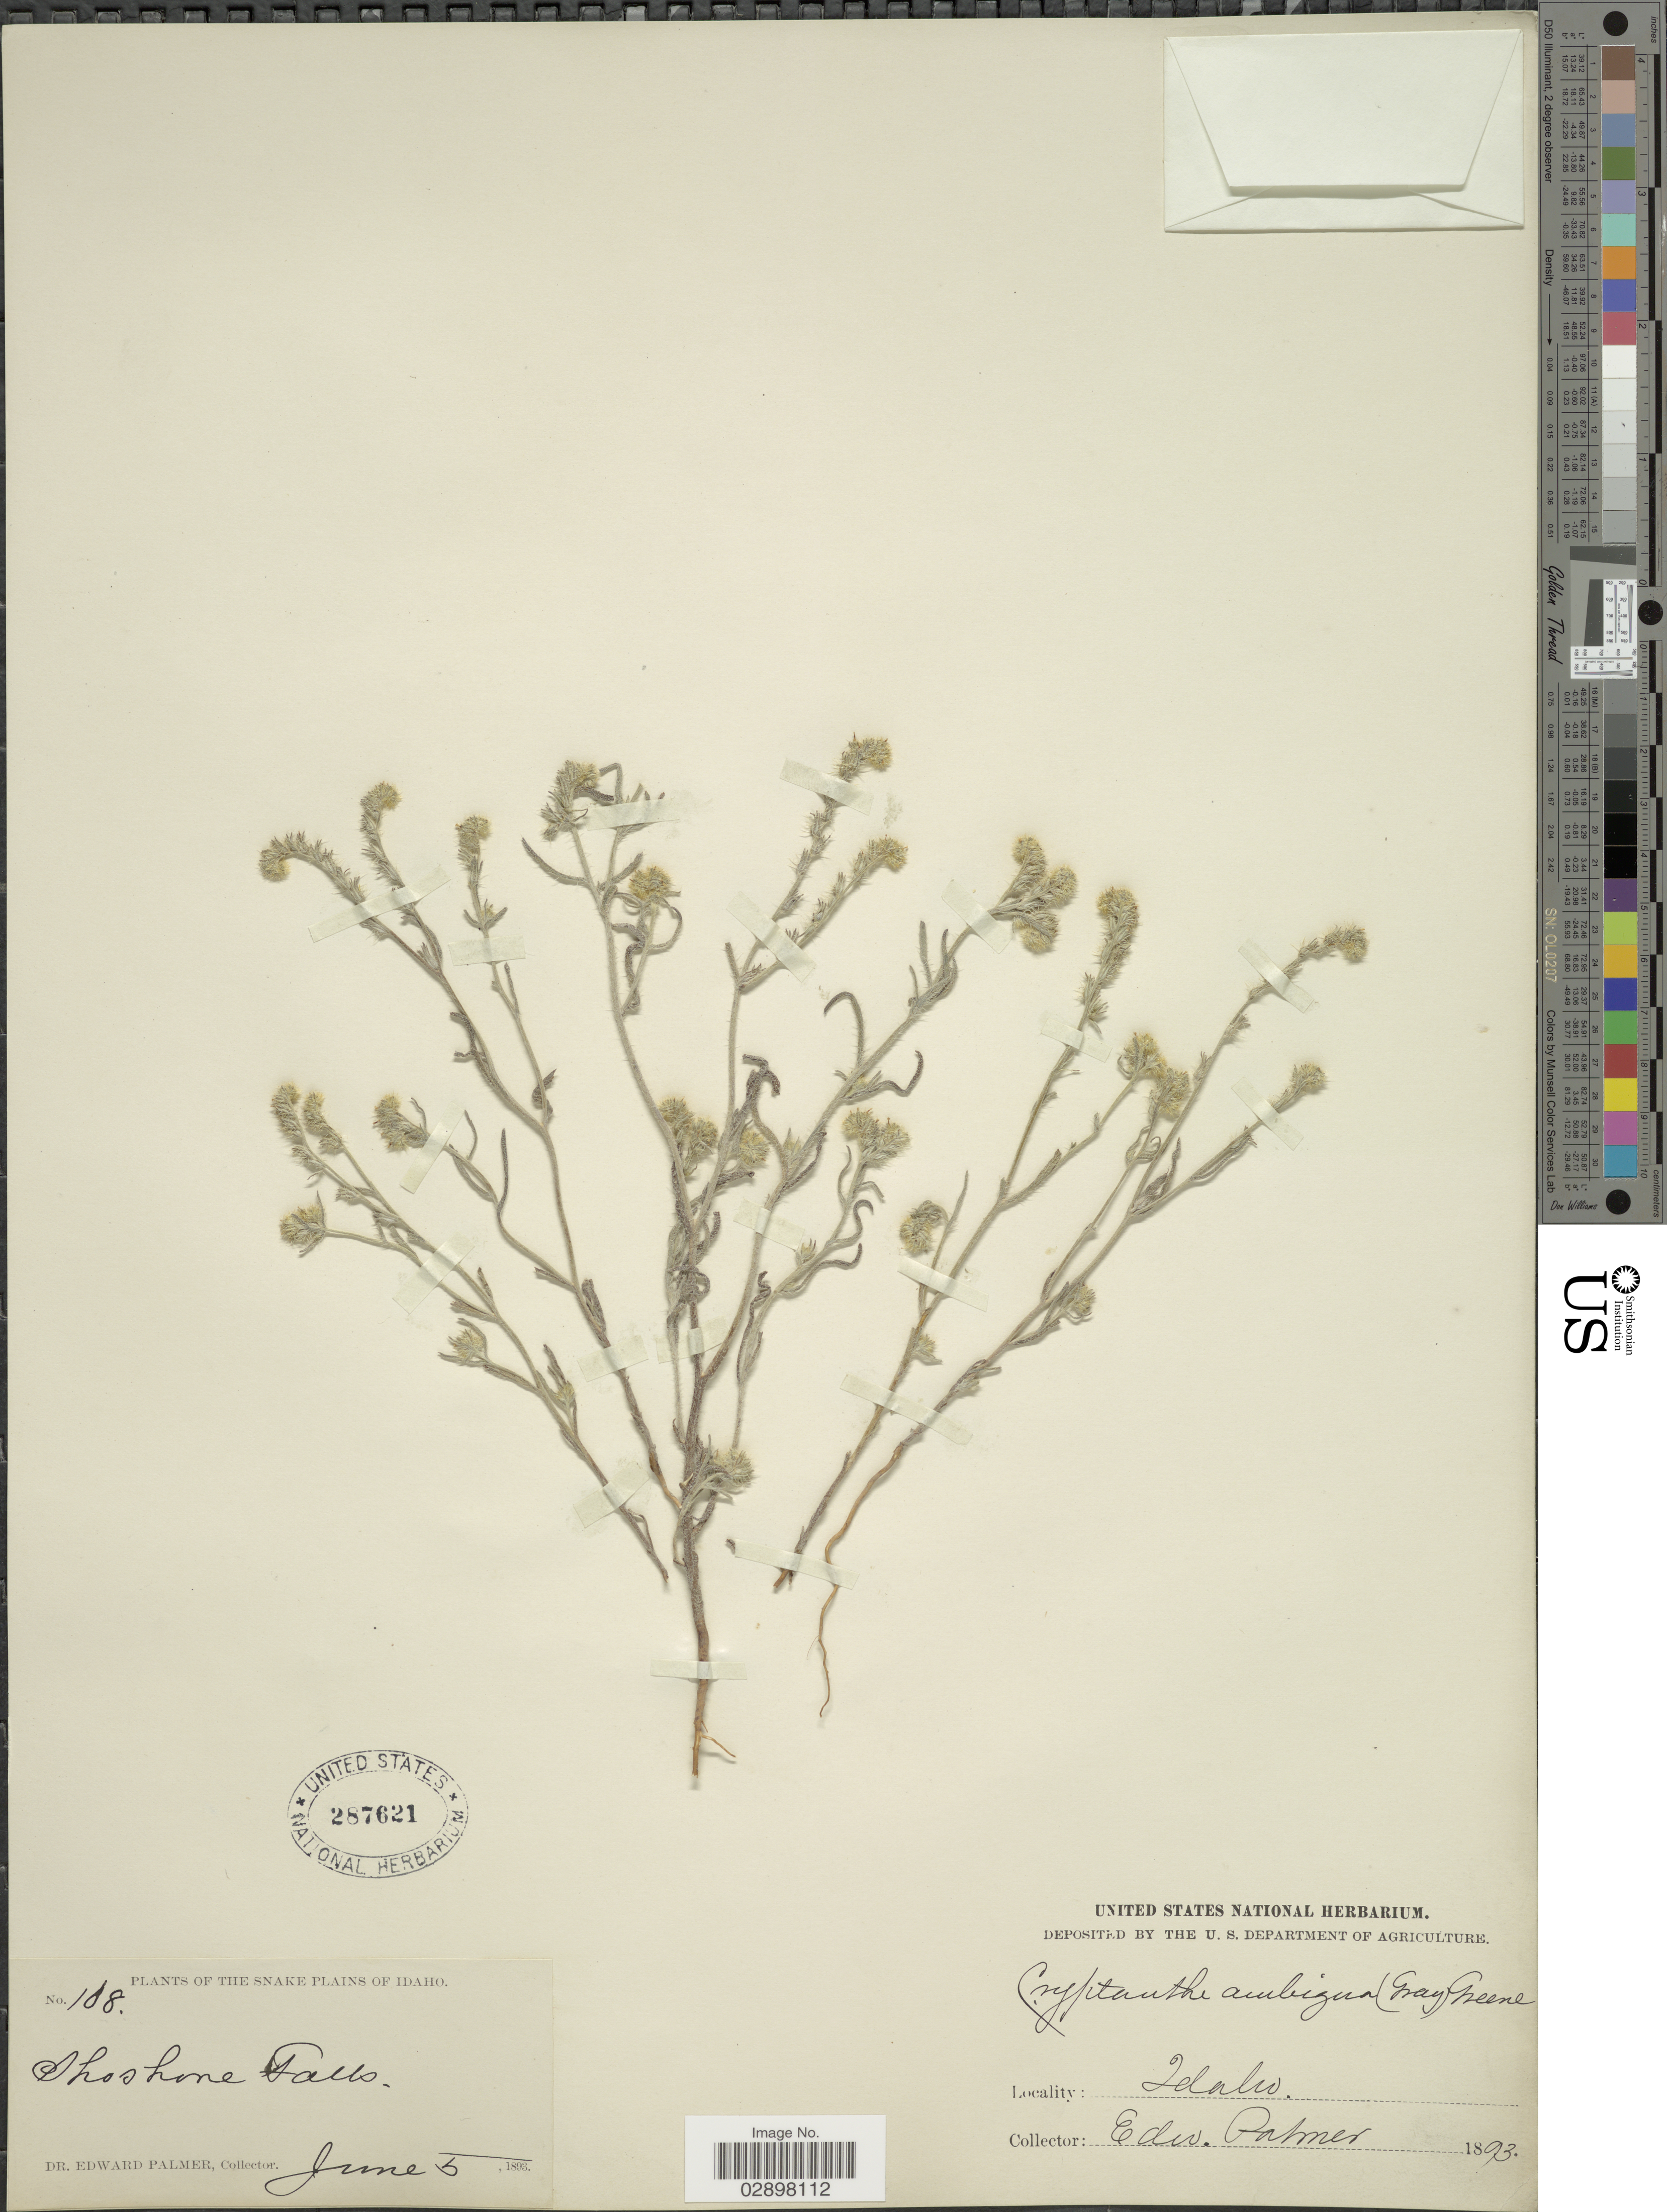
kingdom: Plantae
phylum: Tracheophyta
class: Magnoliopsida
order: Boraginales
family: Boraginaceae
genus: Cryptantha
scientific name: Cryptantha scoparia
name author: A. Nelson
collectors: E. Palmer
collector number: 188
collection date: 1893-06-05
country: United States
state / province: Idaho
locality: The Snake Plains, Shoshone Falls.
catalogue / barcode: US 287621